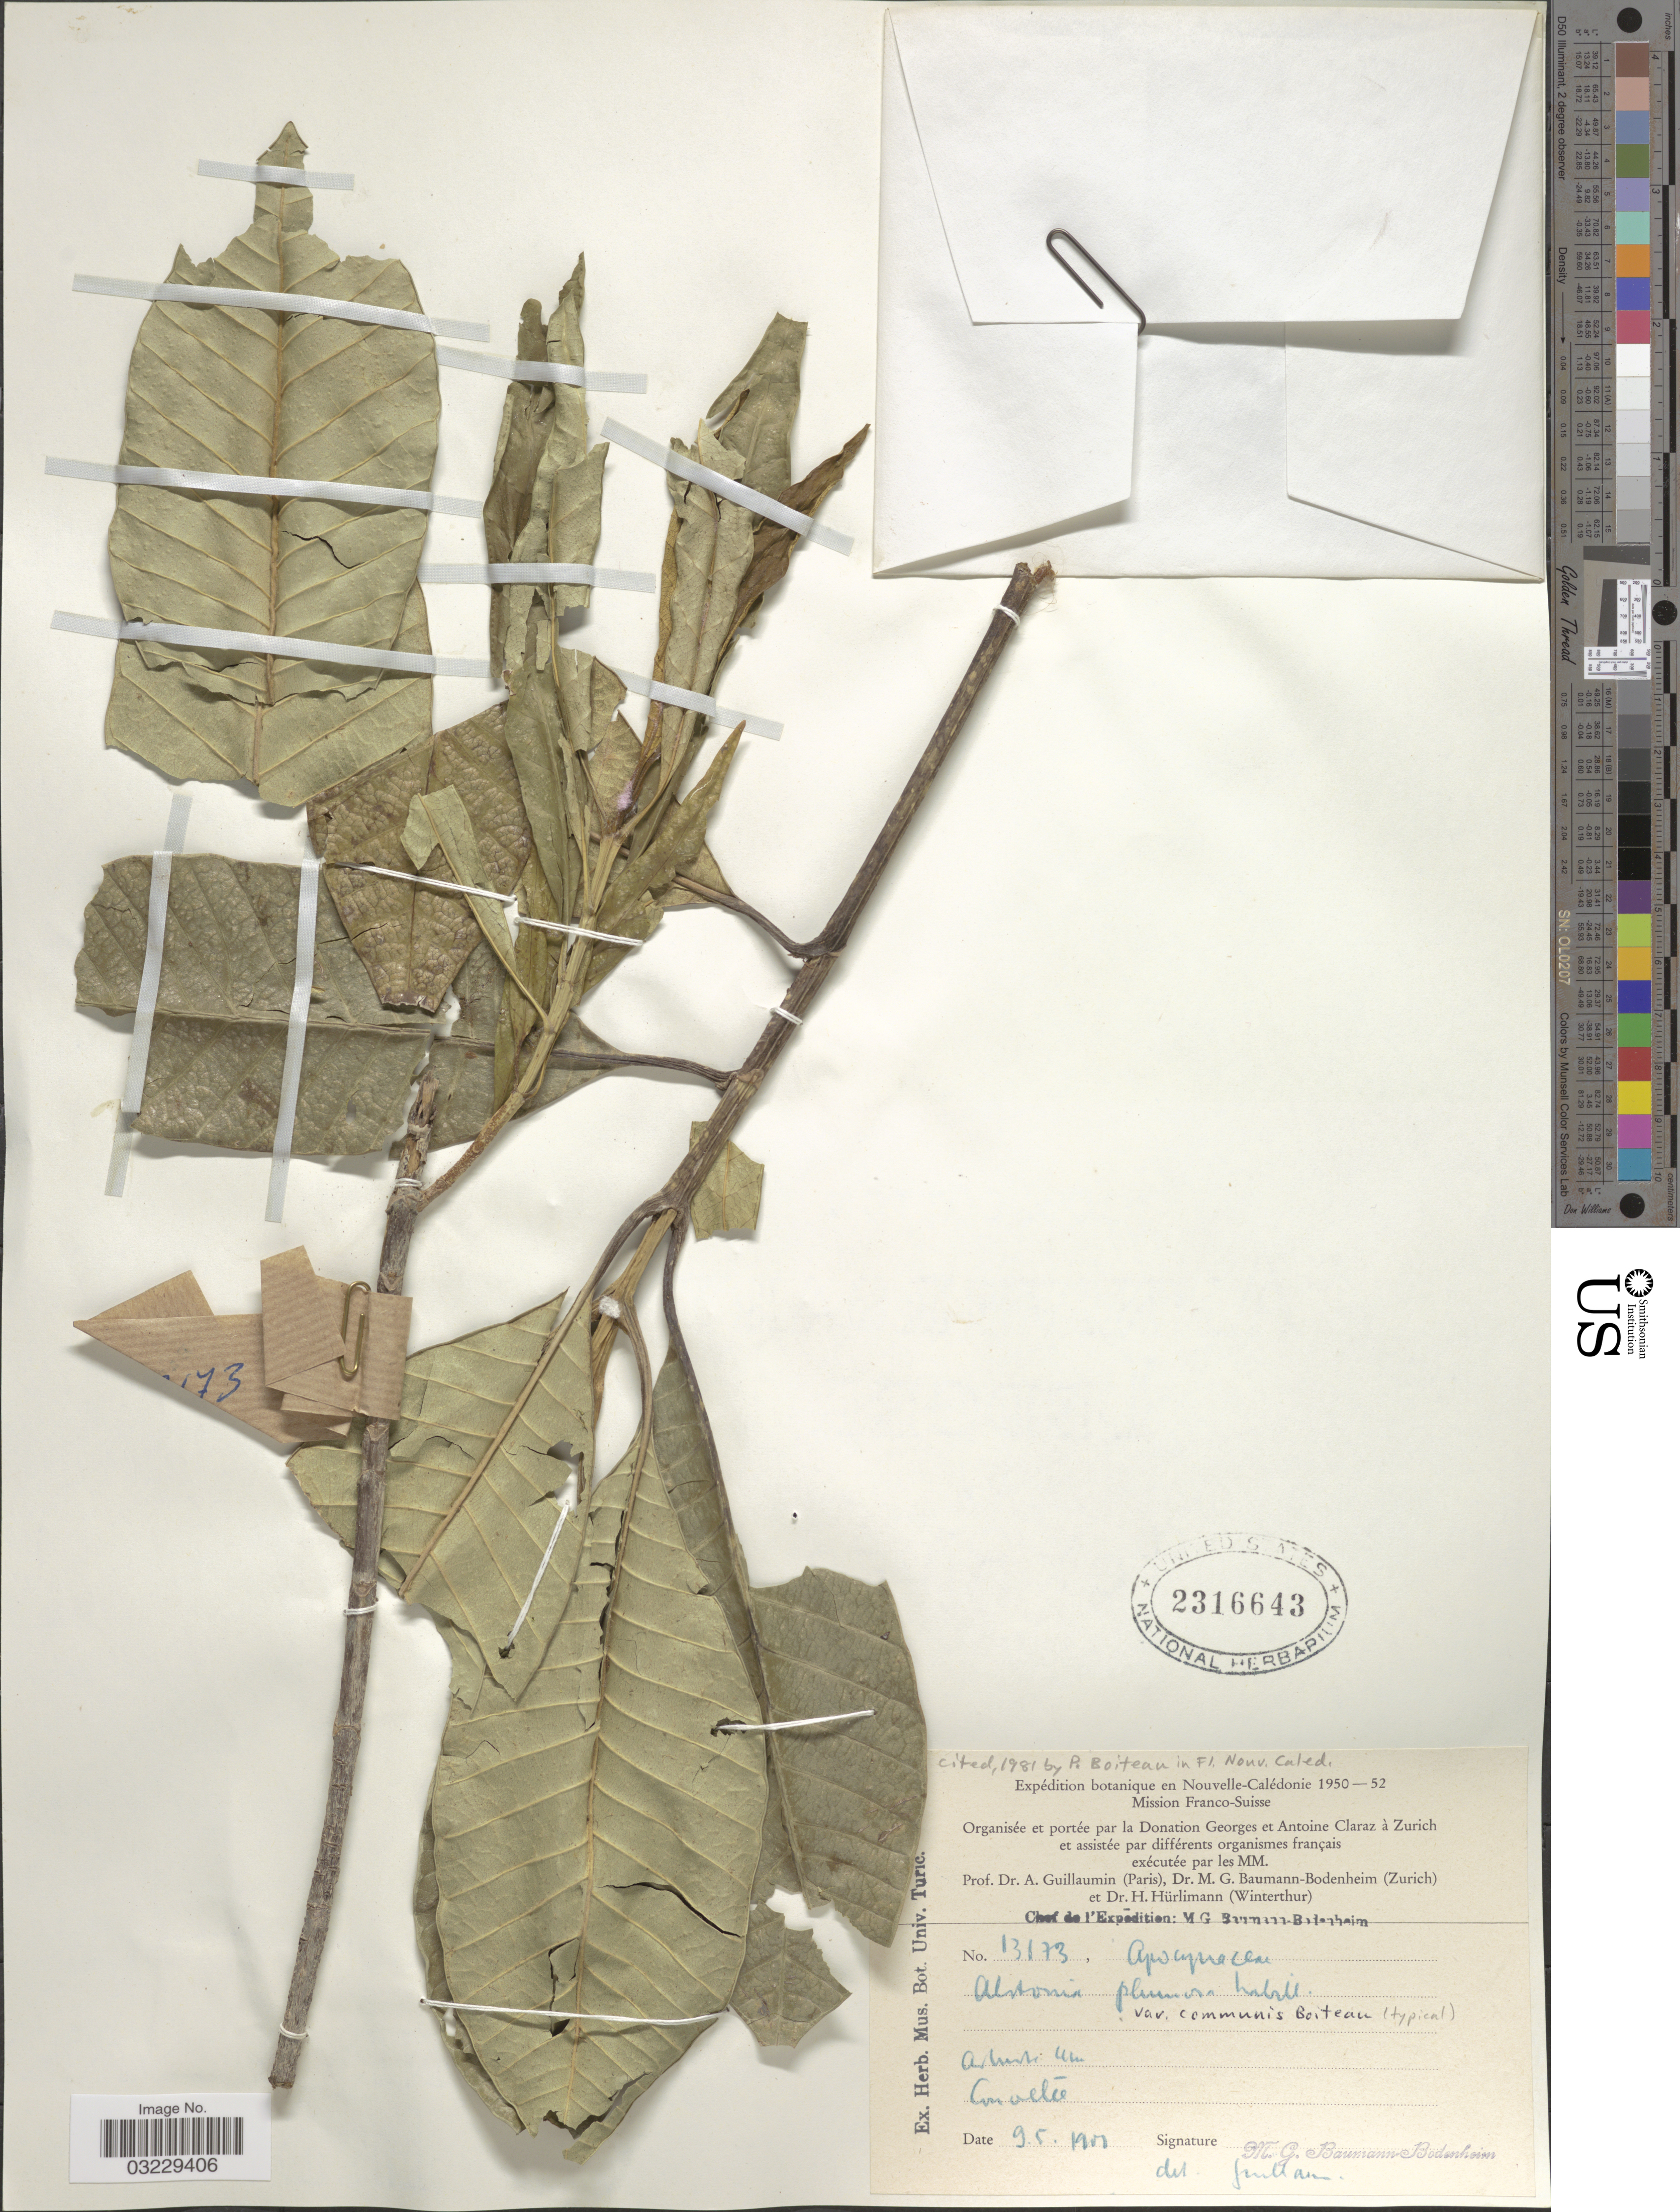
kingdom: Plantae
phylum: Tracheophyta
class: Magnoliopsida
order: Gentianales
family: Apocynaceae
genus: Alstonia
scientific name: Alstonia plumosa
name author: Labill.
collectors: M. G. Baumann-Bodenheim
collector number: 13173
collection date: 1951-05-09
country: New Caledonia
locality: Couvelée.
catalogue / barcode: US 2316643